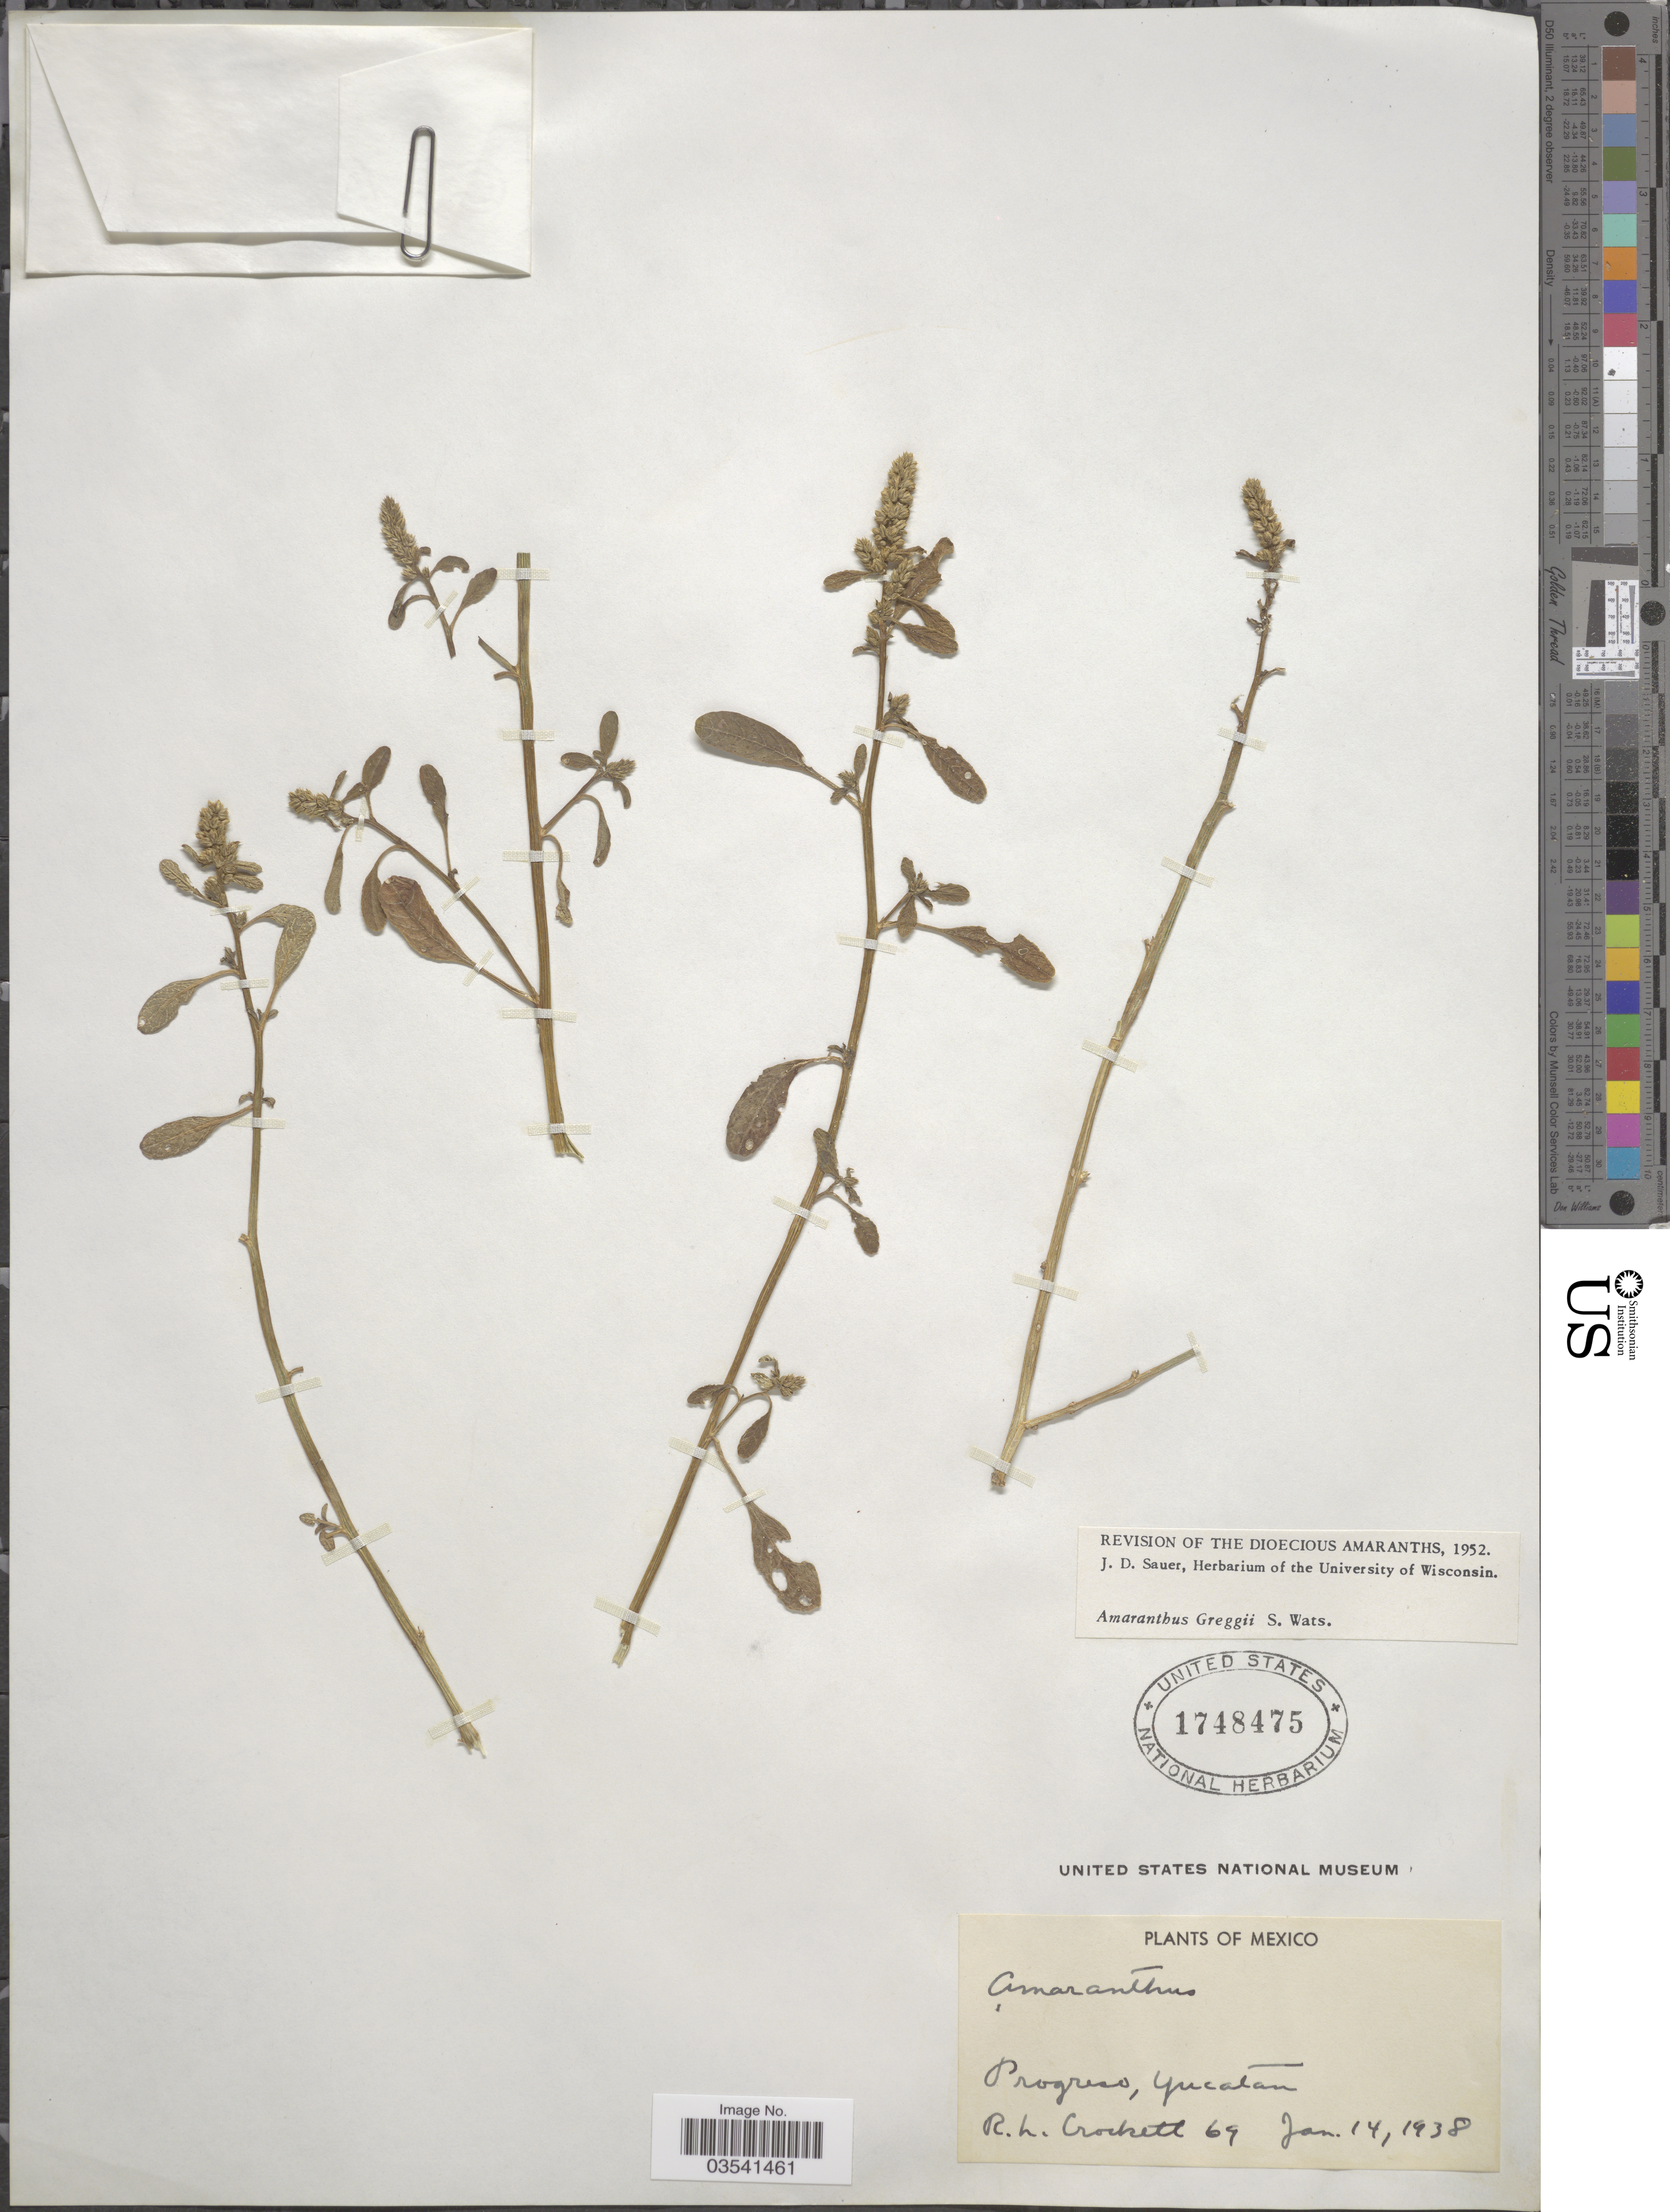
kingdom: Plantae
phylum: Tracheophyta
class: Magnoliopsida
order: Caryophyllales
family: Amaranthaceae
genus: Amaranthus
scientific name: Amaranthus greggii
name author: S. Watson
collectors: R. Crockett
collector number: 69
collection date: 1938-01-14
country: Mexico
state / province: Yucatán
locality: Progreso.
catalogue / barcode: US 1748475